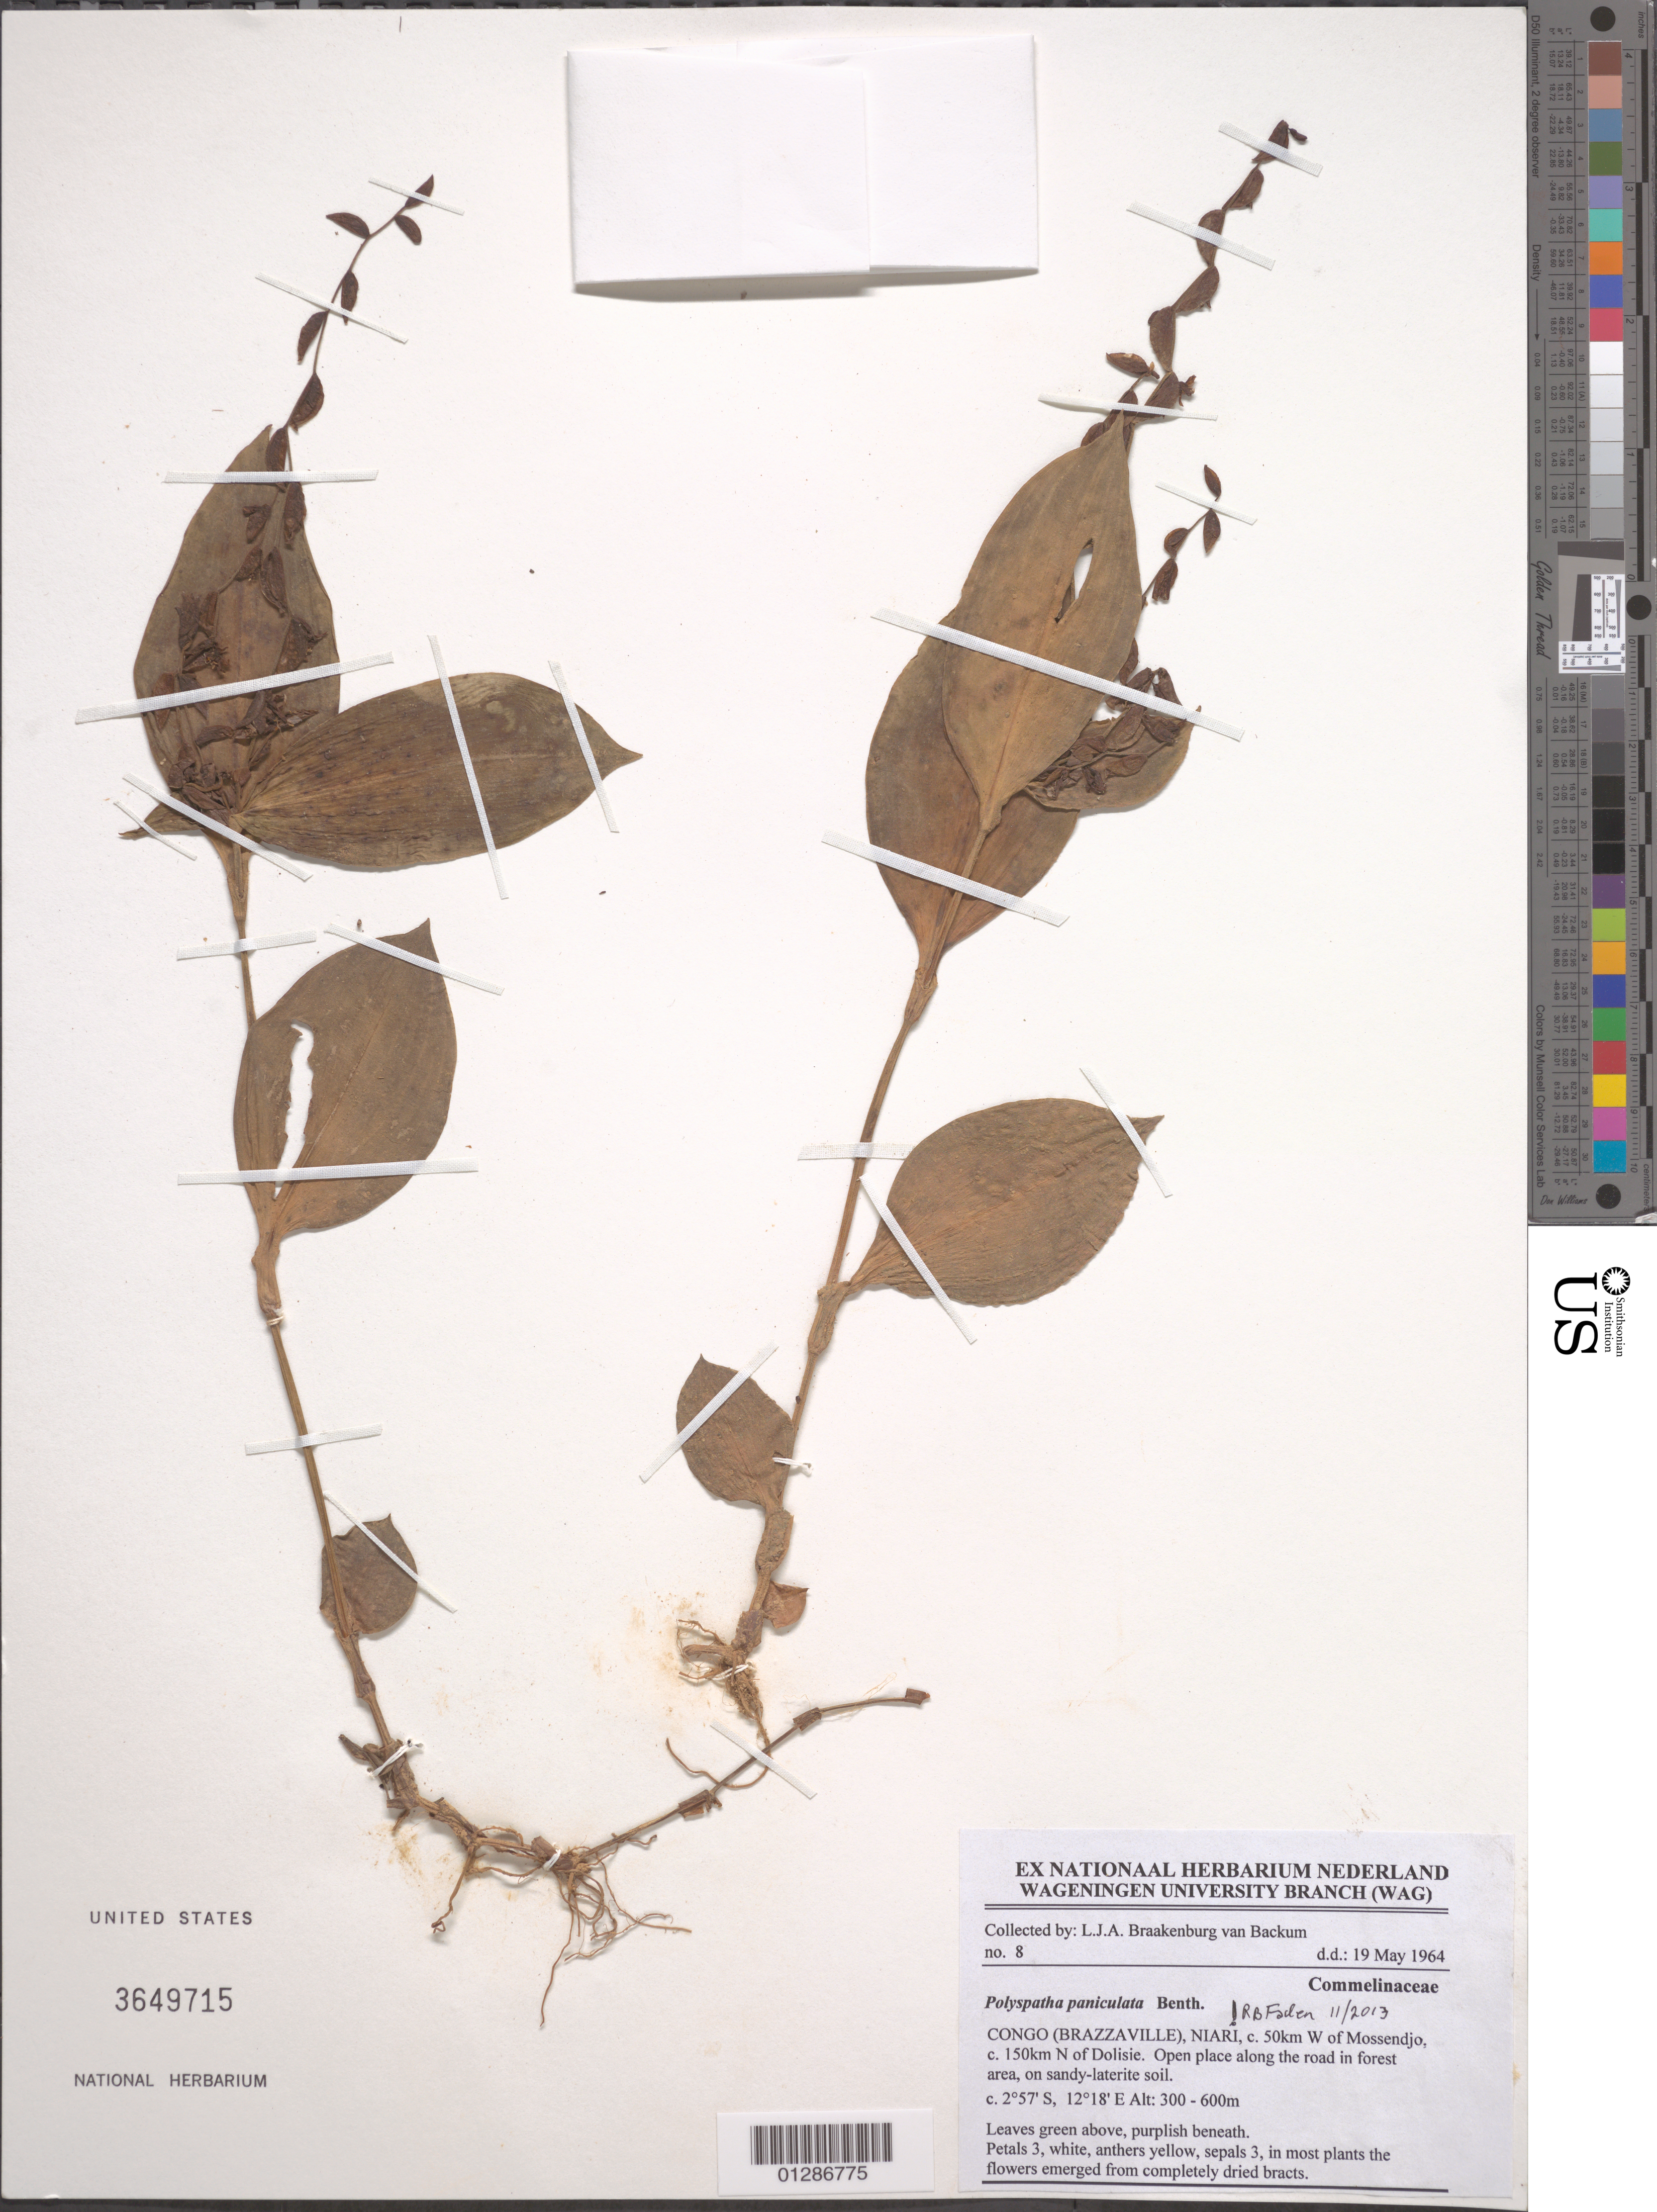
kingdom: Plantae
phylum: Tracheophyta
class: Liliopsida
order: Commelinales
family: Commelinaceae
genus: Polyspatha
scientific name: Polyspatha paniculata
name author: Benth.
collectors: L. Braakenburg van Backum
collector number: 8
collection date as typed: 19 May 1964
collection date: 1964-05-19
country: Congo, Republic of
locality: Brazzaville, Niari, c. 50 km W of Mossendjo, c.150 km N of Dolisie.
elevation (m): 300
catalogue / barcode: US 3649715